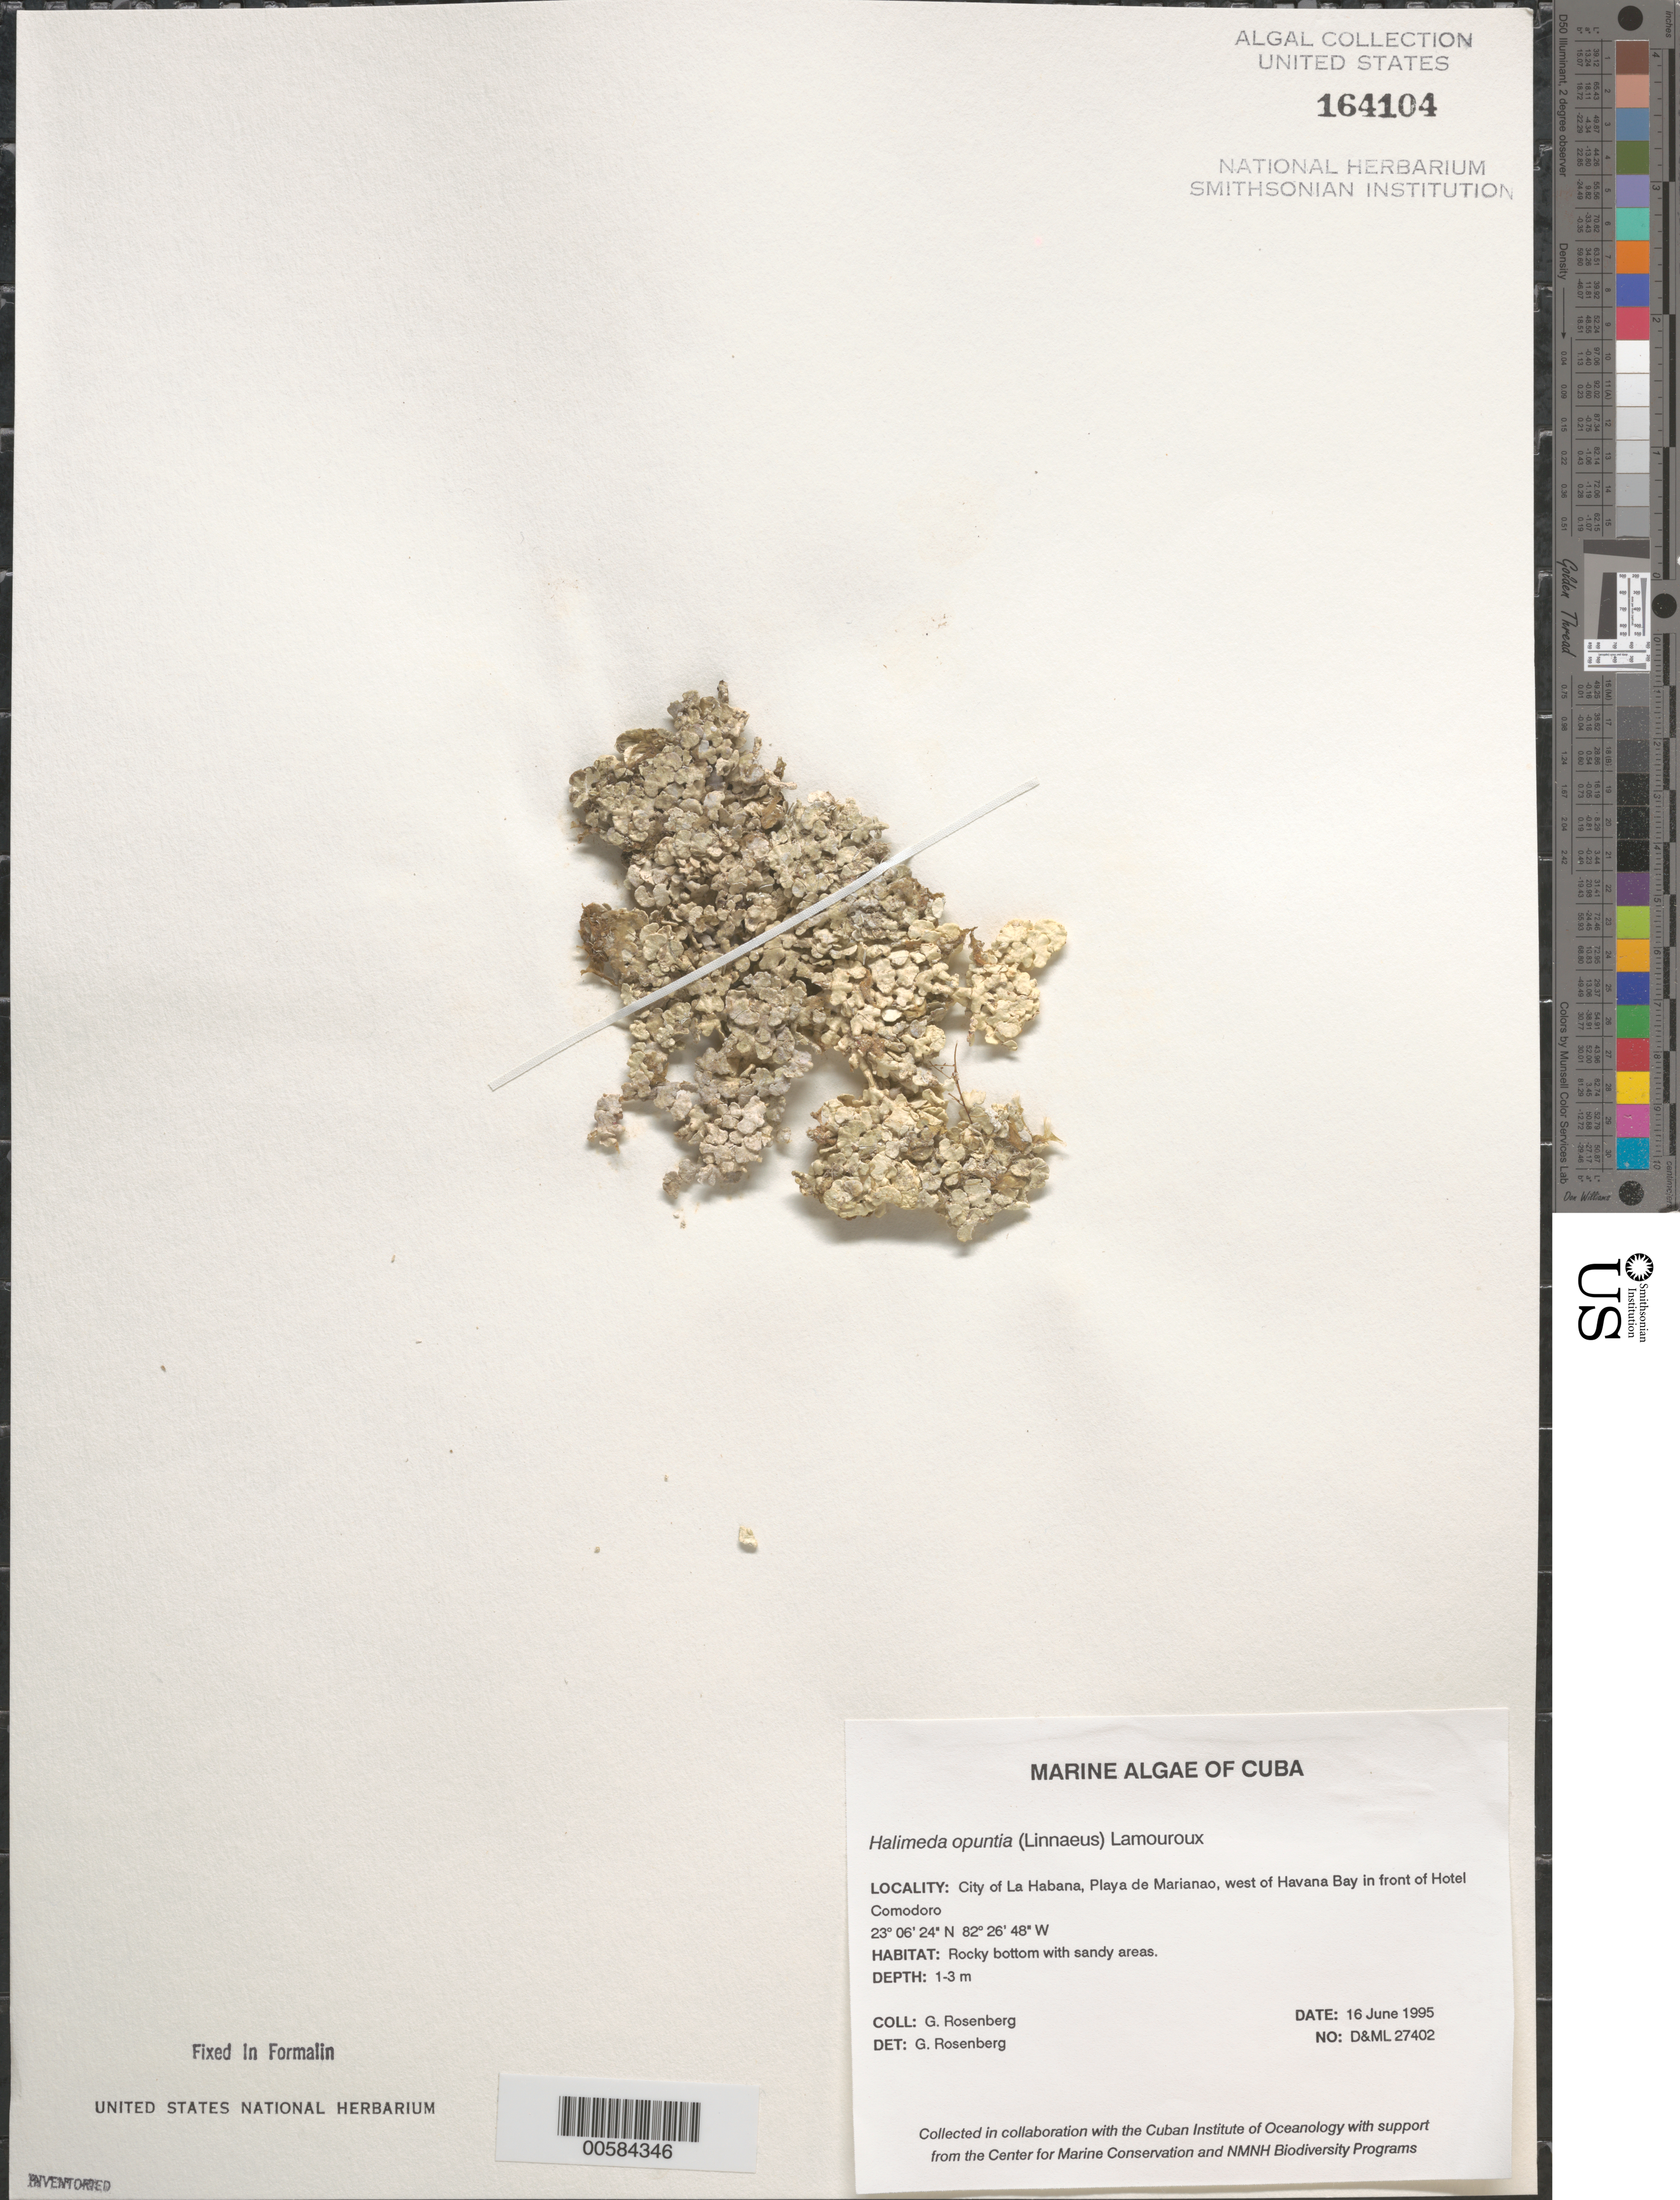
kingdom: Plantae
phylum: Chlorophyta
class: Ulvophyceae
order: Bryopsidales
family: Halimedaceae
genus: Halimeda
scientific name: Halimeda opuntia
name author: (L.) J.V.Lamouroux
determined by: Rosenberg, G.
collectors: G. Rosenberg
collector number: D&ML 27402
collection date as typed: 16 Jun 1995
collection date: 1995-06-16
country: Cuba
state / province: La Habana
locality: La habana, playa de marianao, hotel comodoro, west of havana bay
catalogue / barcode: US 164104